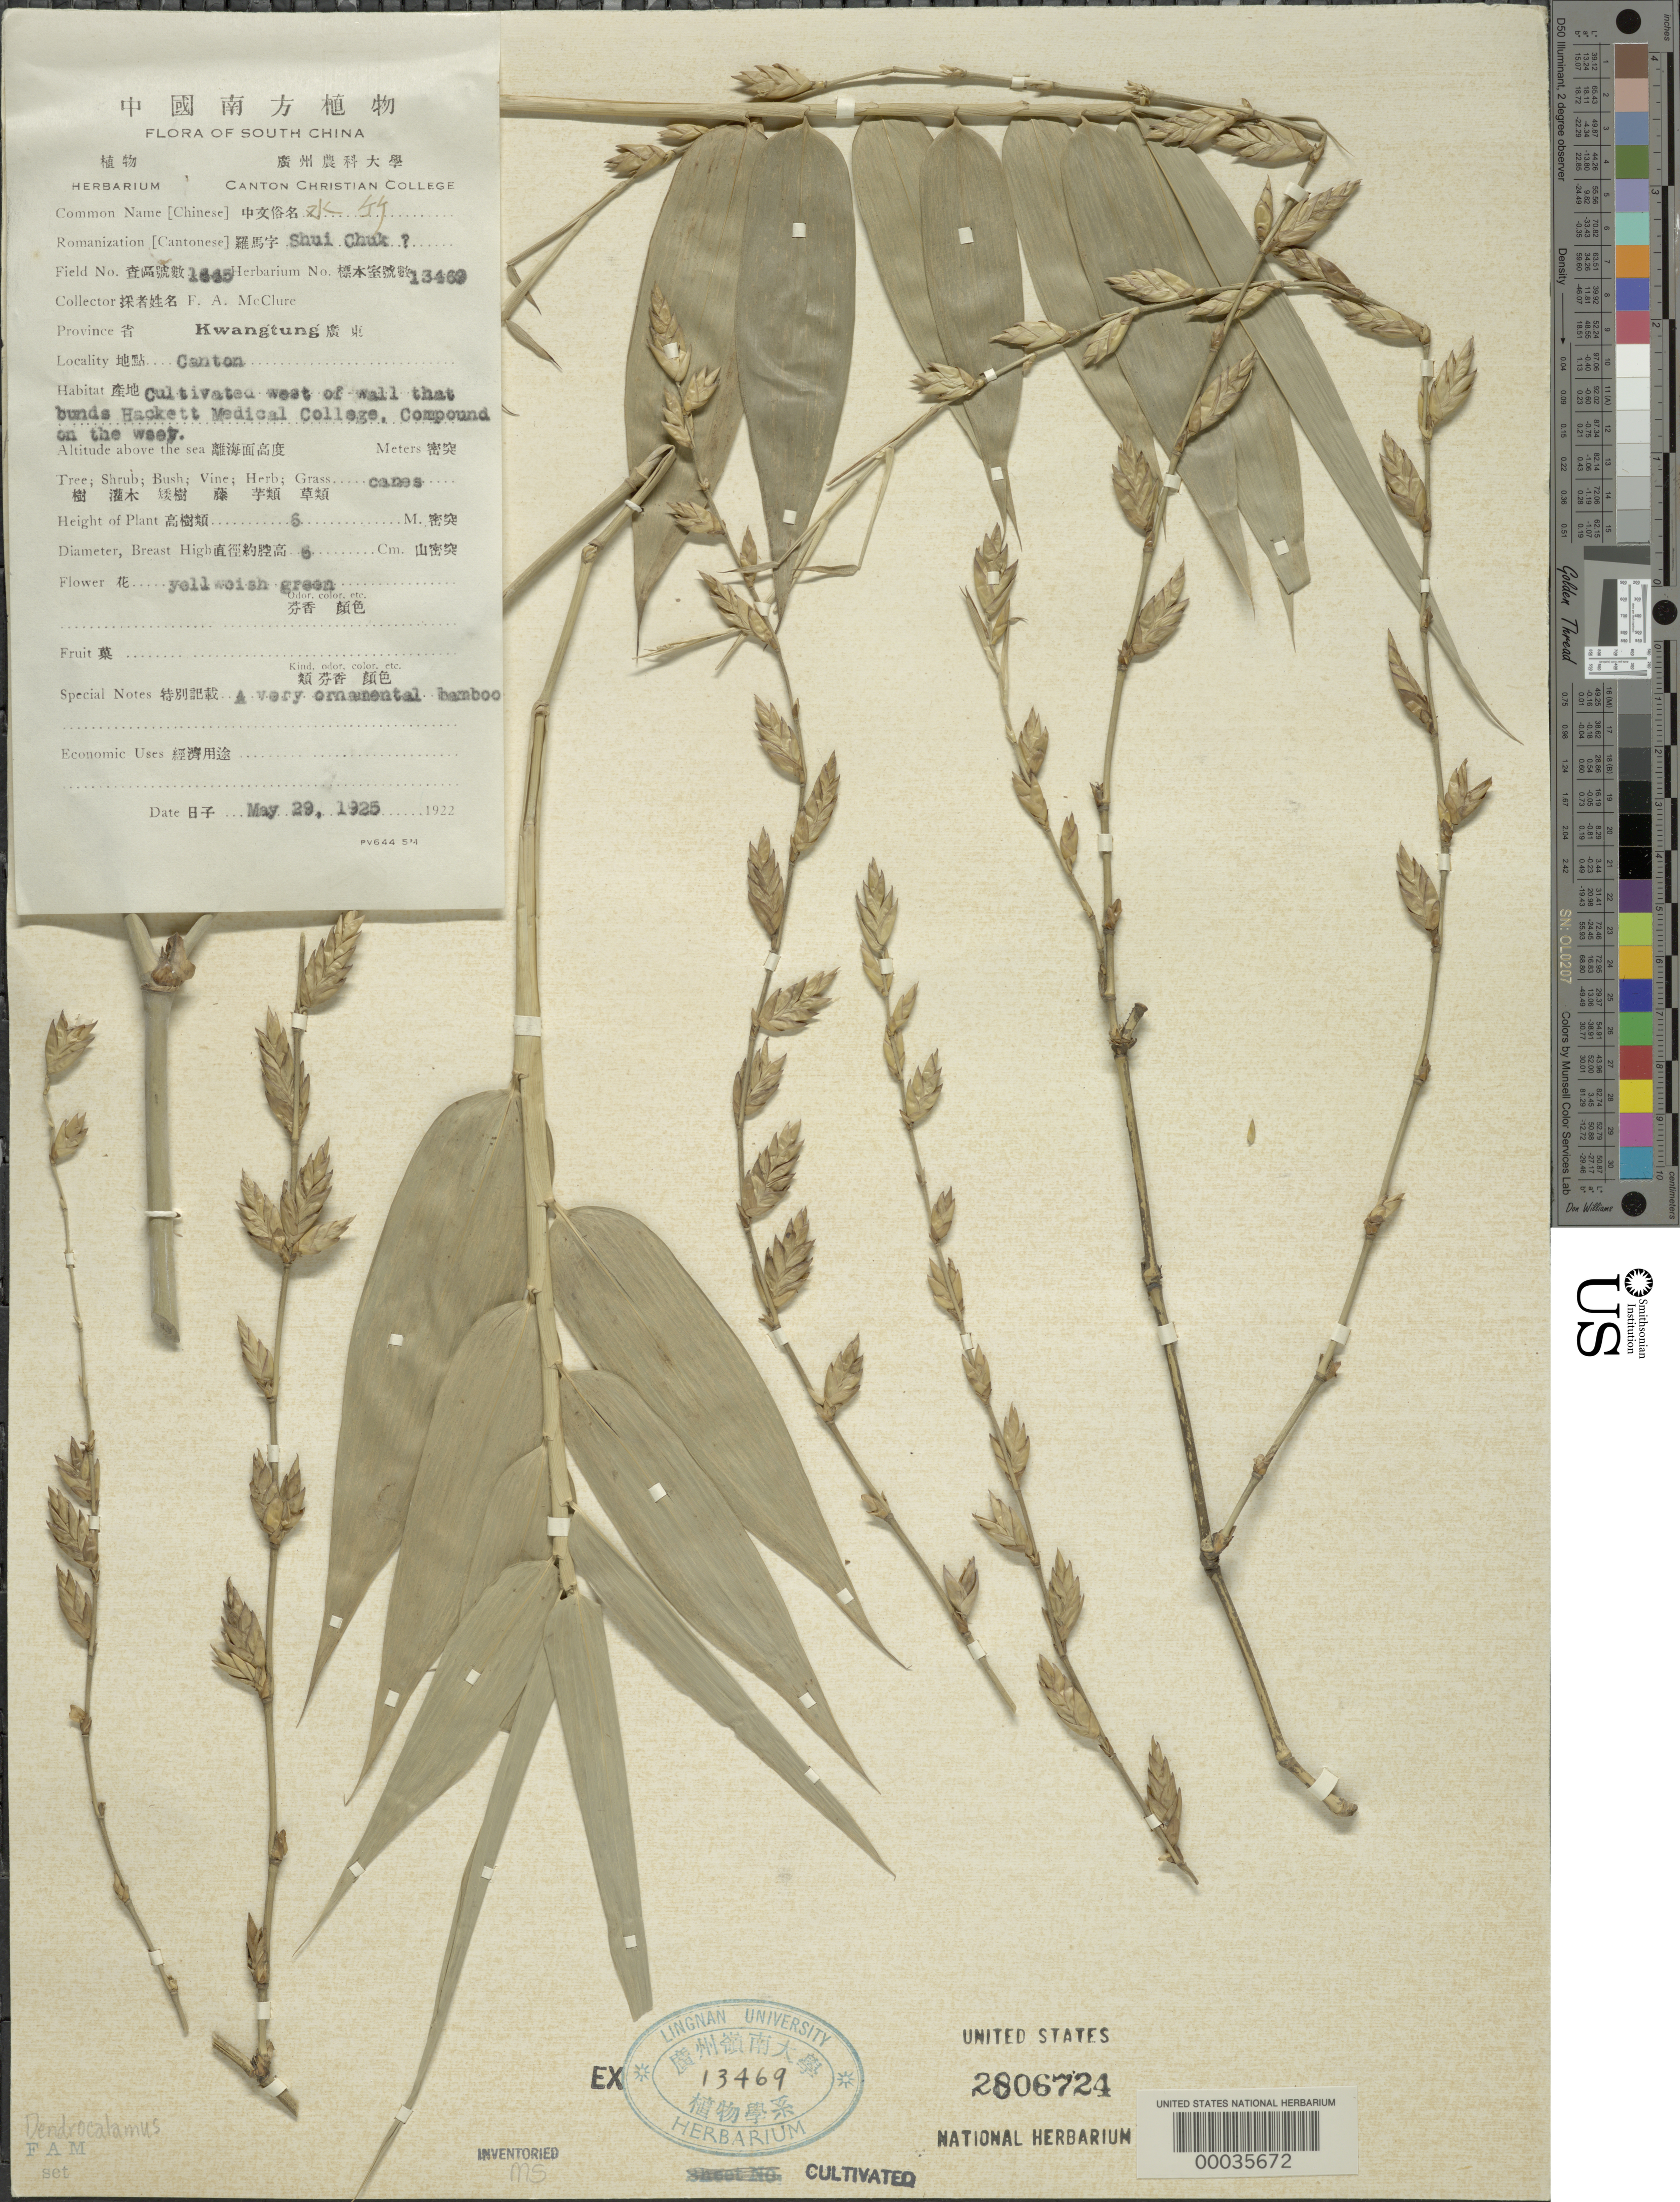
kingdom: Plantae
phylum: Tracheophyta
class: Liliopsida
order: Poales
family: Poaceae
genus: Dendrocalamus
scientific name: Dendrocalamus sp.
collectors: F. A. McClure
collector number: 1645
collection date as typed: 29 May 1925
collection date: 1925-05-29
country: China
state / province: Guangdong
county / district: Guangzhou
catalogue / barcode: US 2806724